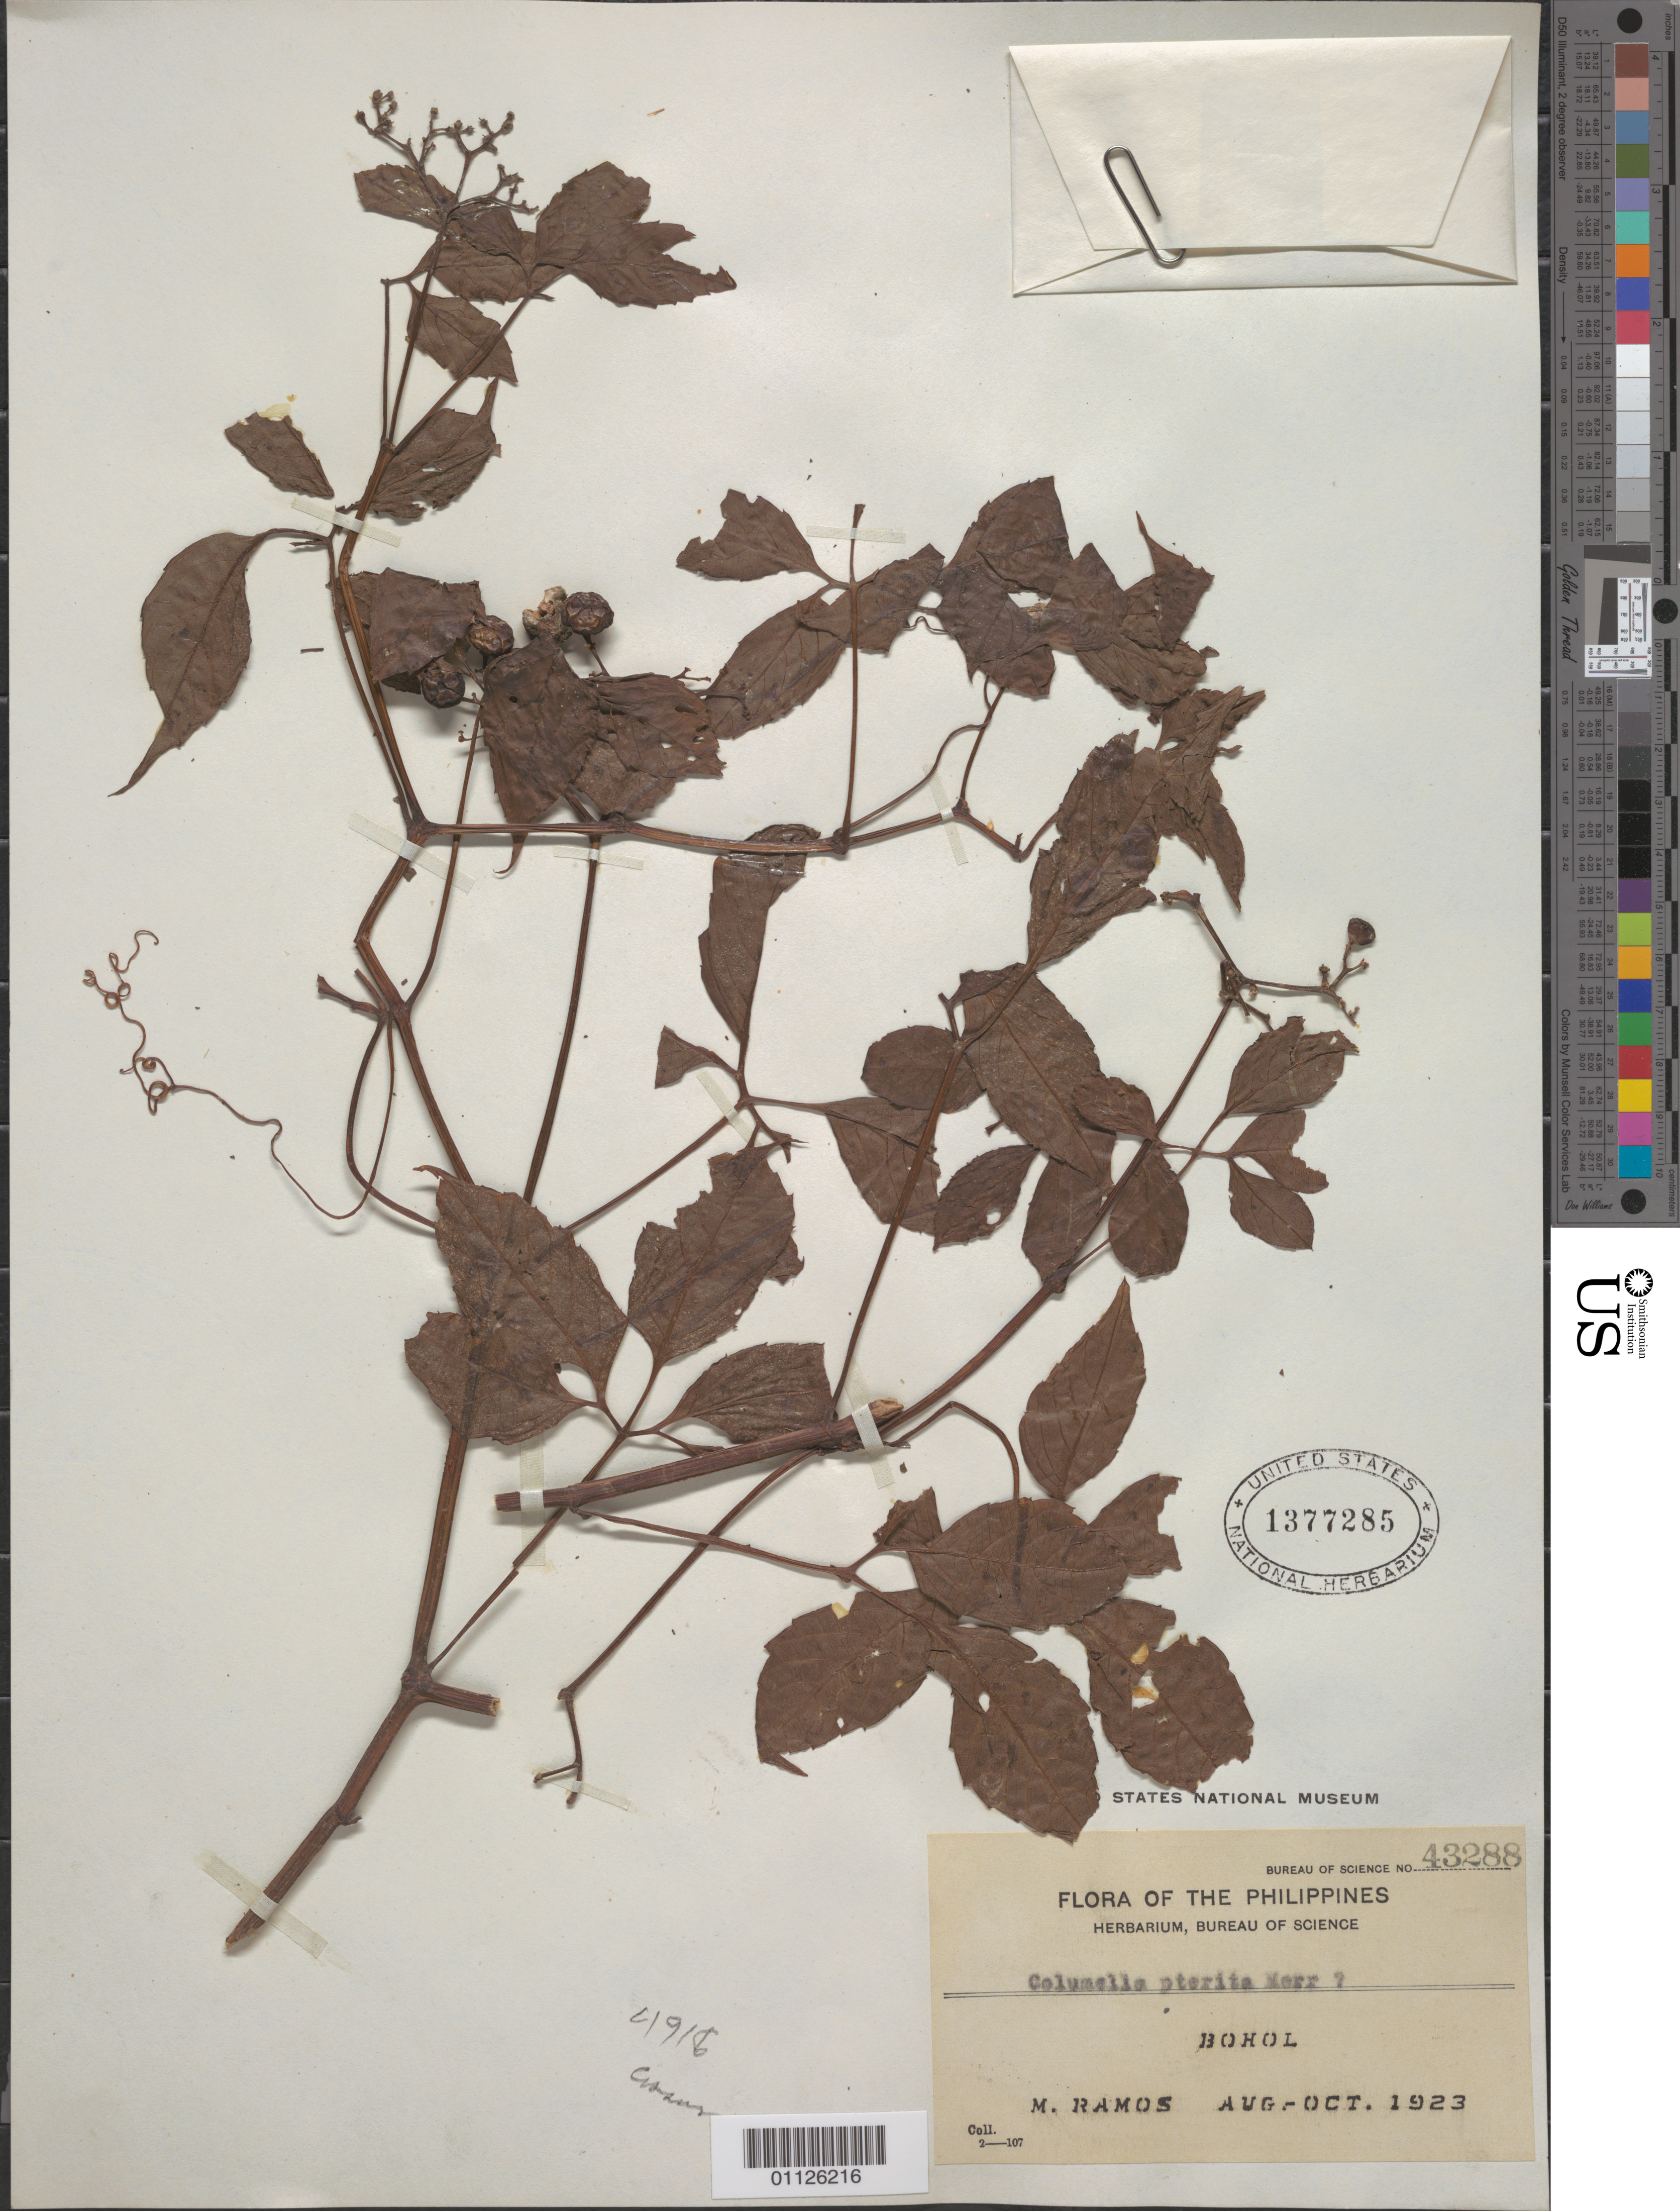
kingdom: Plantae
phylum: Tracheophyta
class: Magnoliopsida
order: Vitales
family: Vitaceae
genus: Columella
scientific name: Columella pterita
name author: Merr.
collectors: M. Ramos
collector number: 43288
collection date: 1923-08/1923-10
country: Philippines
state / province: Central Visayas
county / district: Bohol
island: Bohol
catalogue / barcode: US 1377285